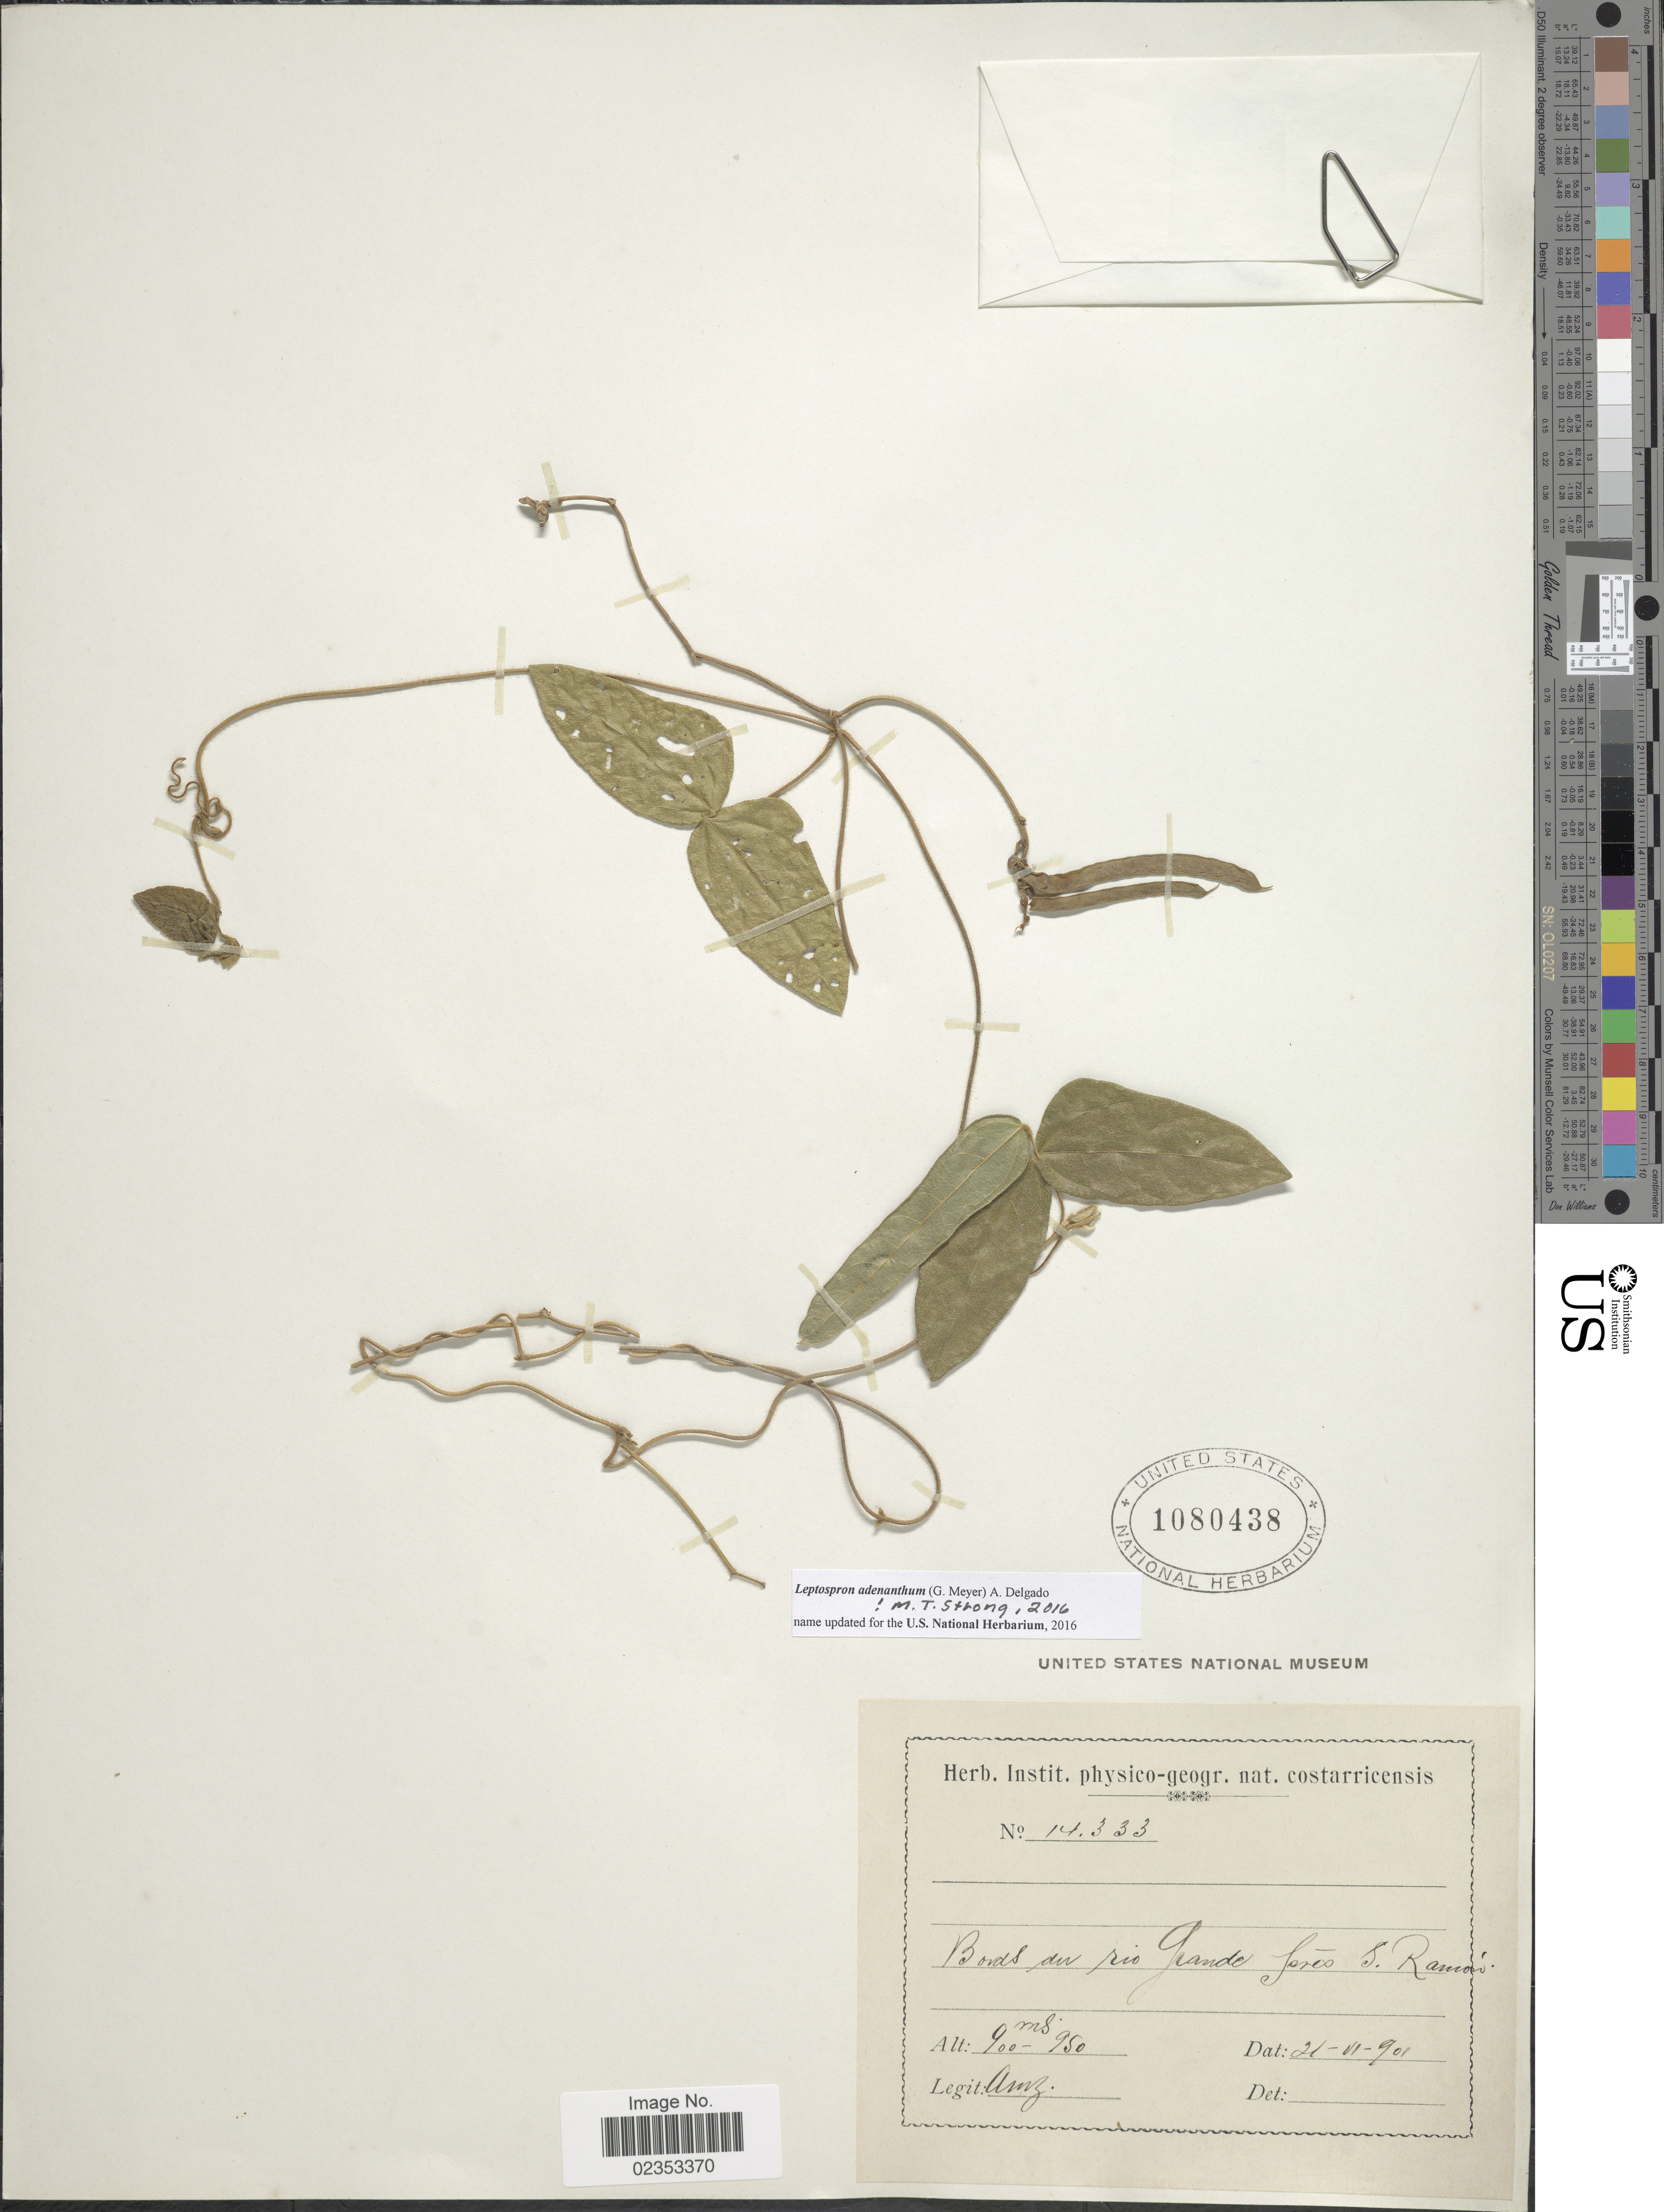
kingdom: Plantae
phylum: Tracheophyta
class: Magnoliopsida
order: Fabales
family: Fabaceae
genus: Leptospron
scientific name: Leptospron adenanthum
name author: (G. Mey.) A. Delgado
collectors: A. Brenes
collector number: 14333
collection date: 1901-06-21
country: Costa Rica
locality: Bords du rio Grande Pres S. Ramon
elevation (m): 900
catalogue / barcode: US 1080438